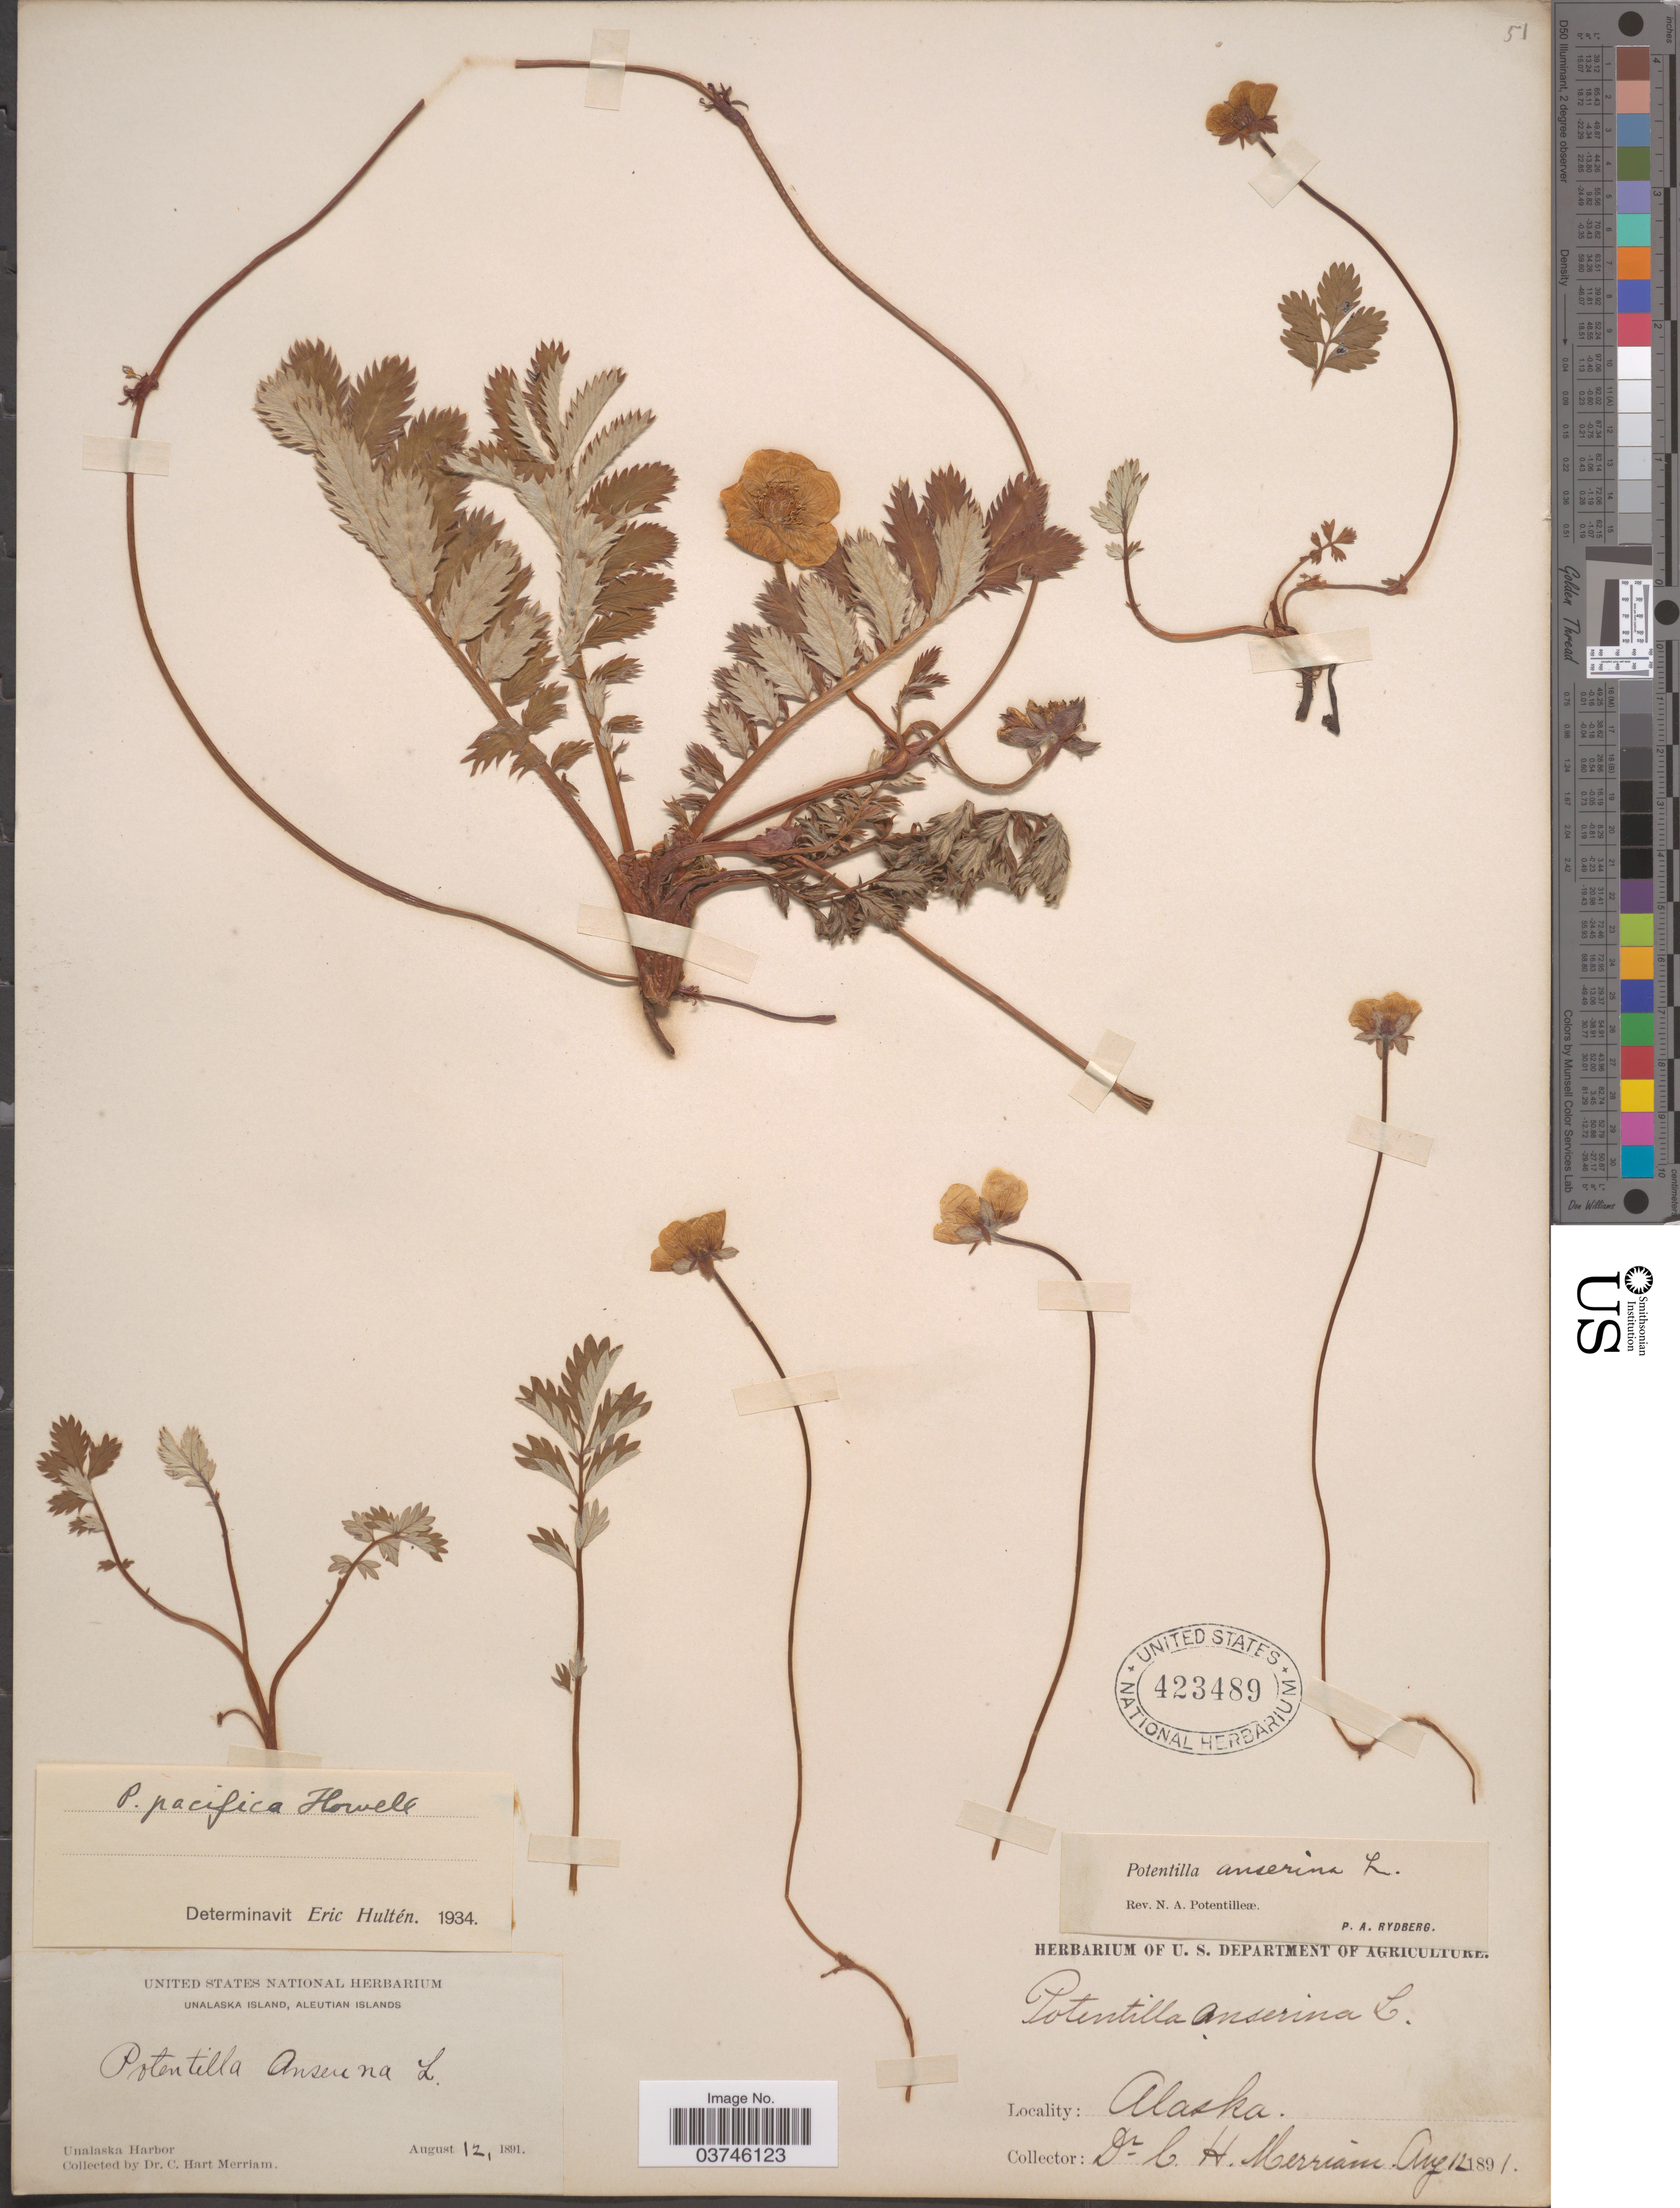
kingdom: Plantae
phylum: Tracheophyta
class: Magnoliopsida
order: Rosales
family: Rosaceae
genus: Argentina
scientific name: Argentina anserina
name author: (L.) Rydb.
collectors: C. Merriam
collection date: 1891-08-12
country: United States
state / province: Alaska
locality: Unalaska Island, Aleutian Islands. Unalaska Harbor.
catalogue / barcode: US 423489